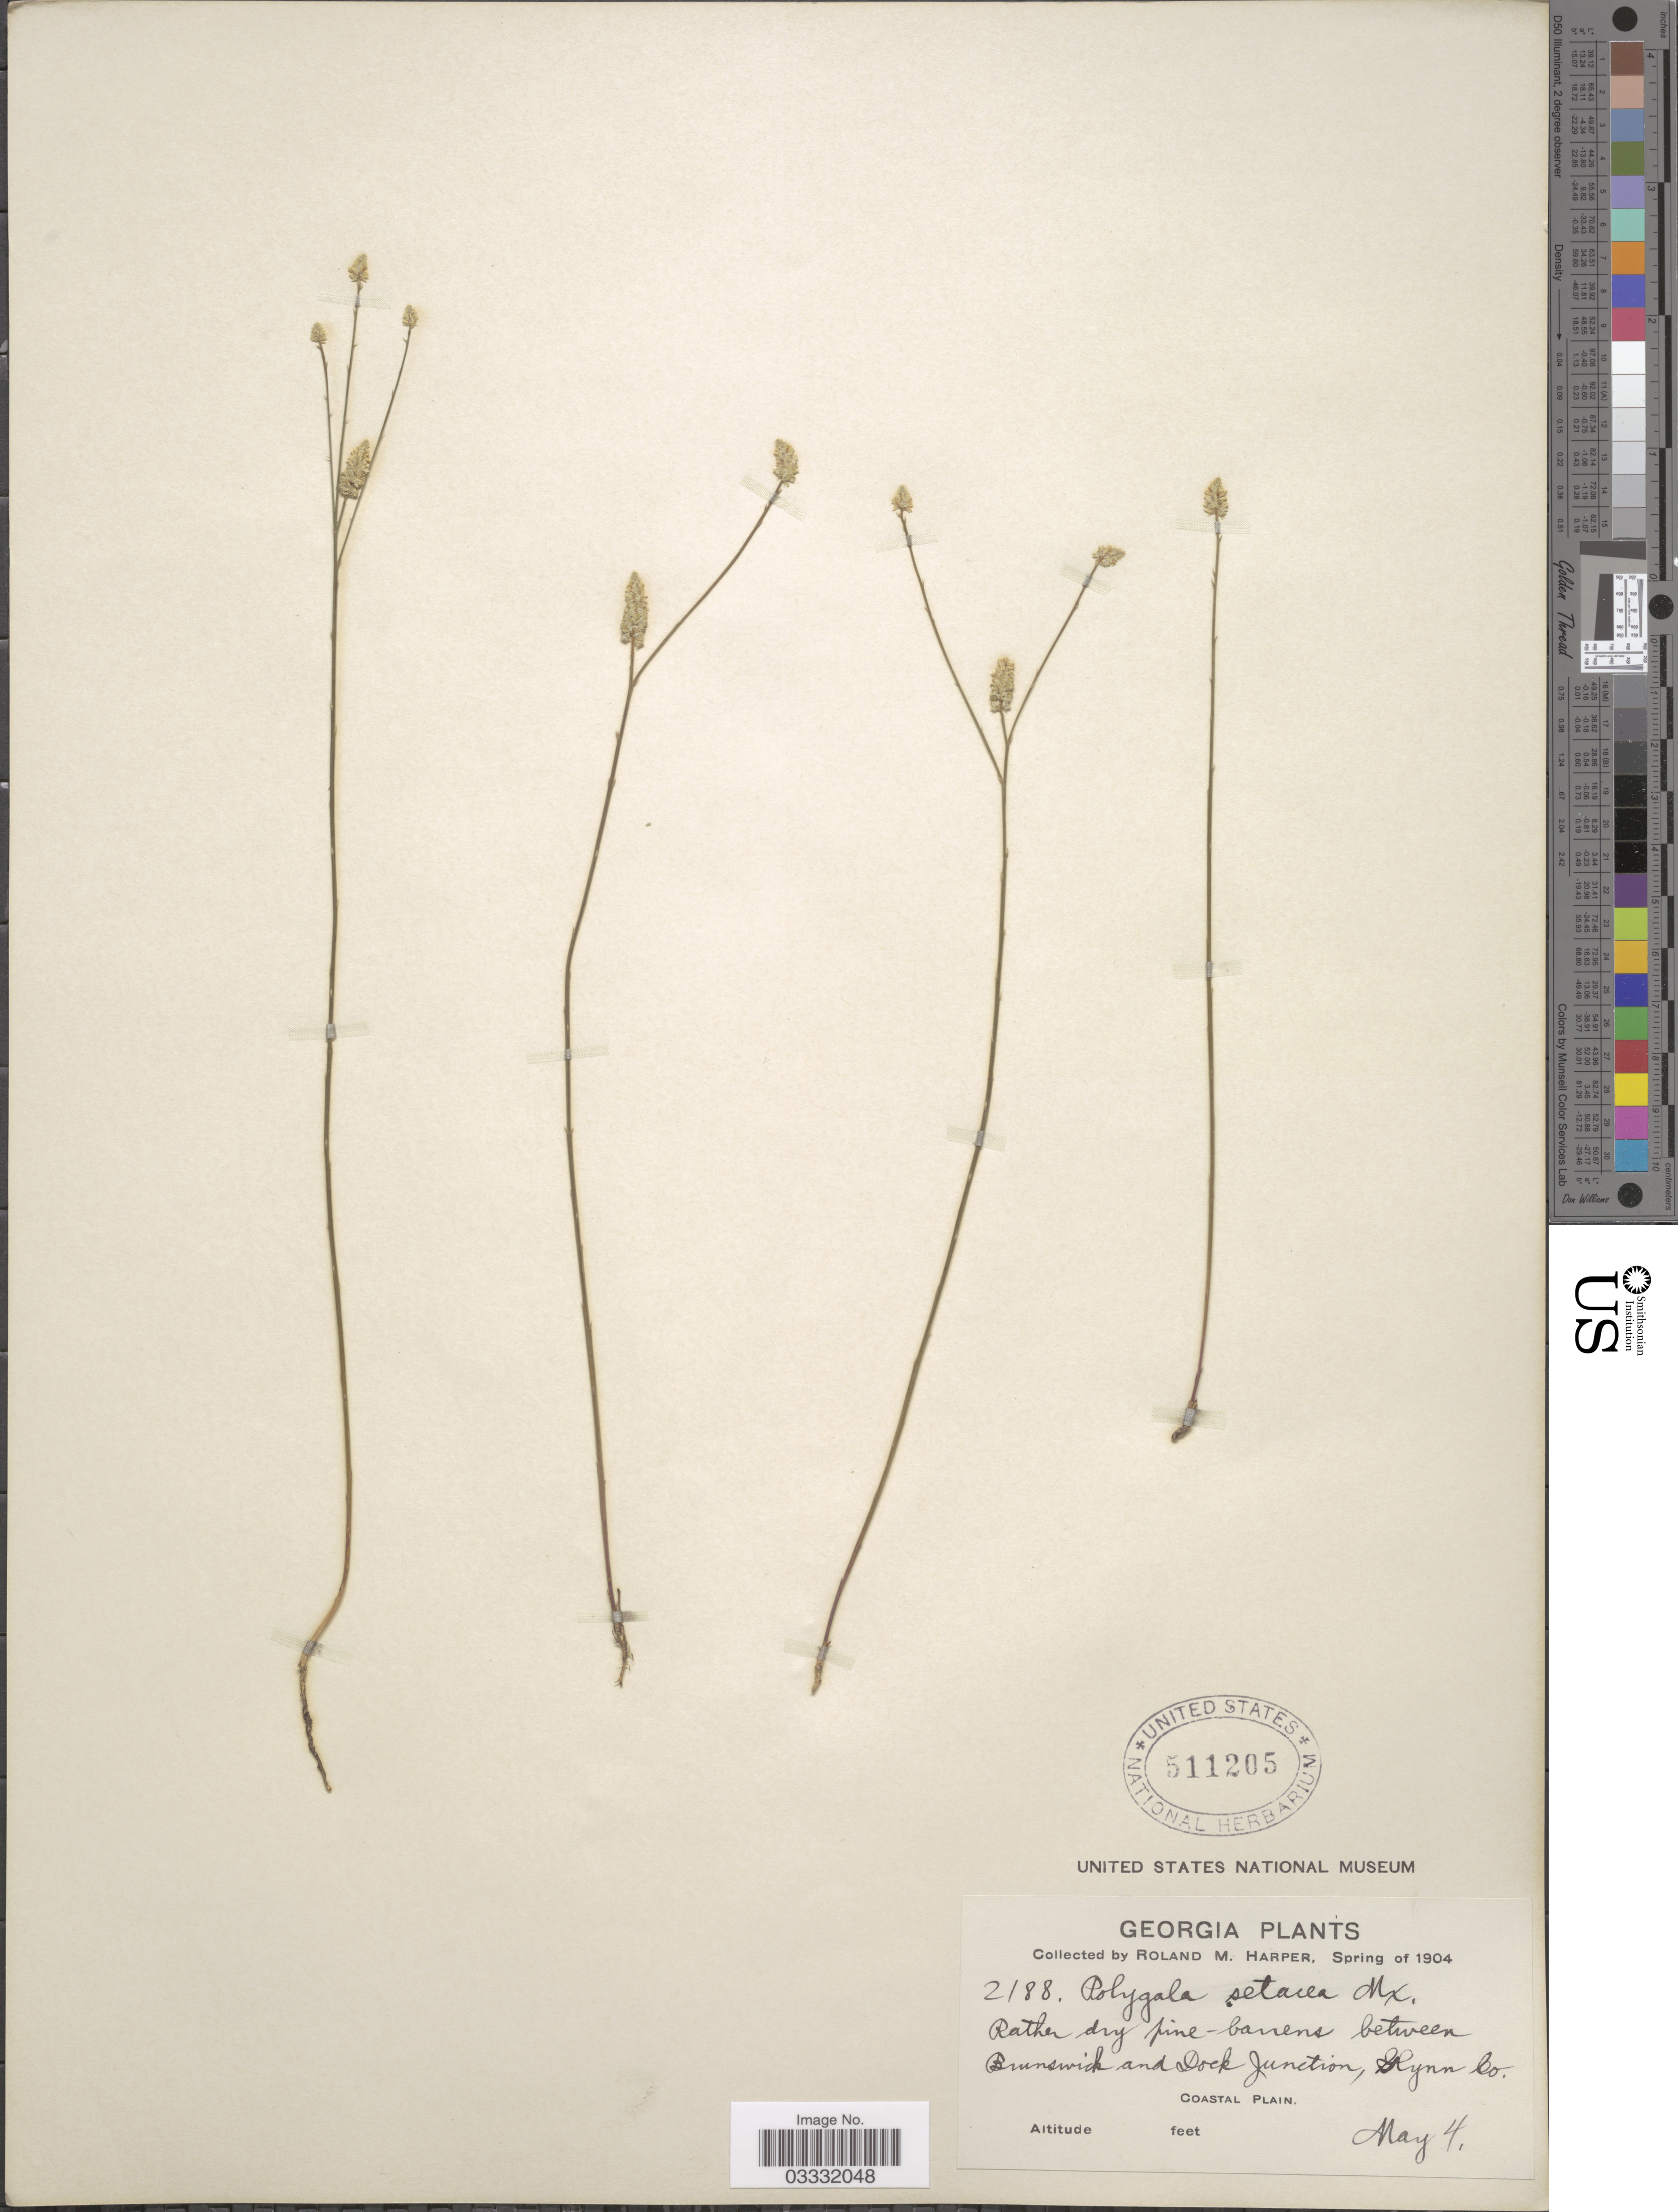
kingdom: Plantae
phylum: Tracheophyta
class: Magnoliopsida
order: Fabales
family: Polygalaceae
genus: Polygala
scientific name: Polygala setacea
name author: Michx.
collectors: R. M. Harper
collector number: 2188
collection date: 1904-05-04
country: United States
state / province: Georgia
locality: Between Brunswick and Dock Junction, Glynn Co. Coastal Plain.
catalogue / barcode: US 511205